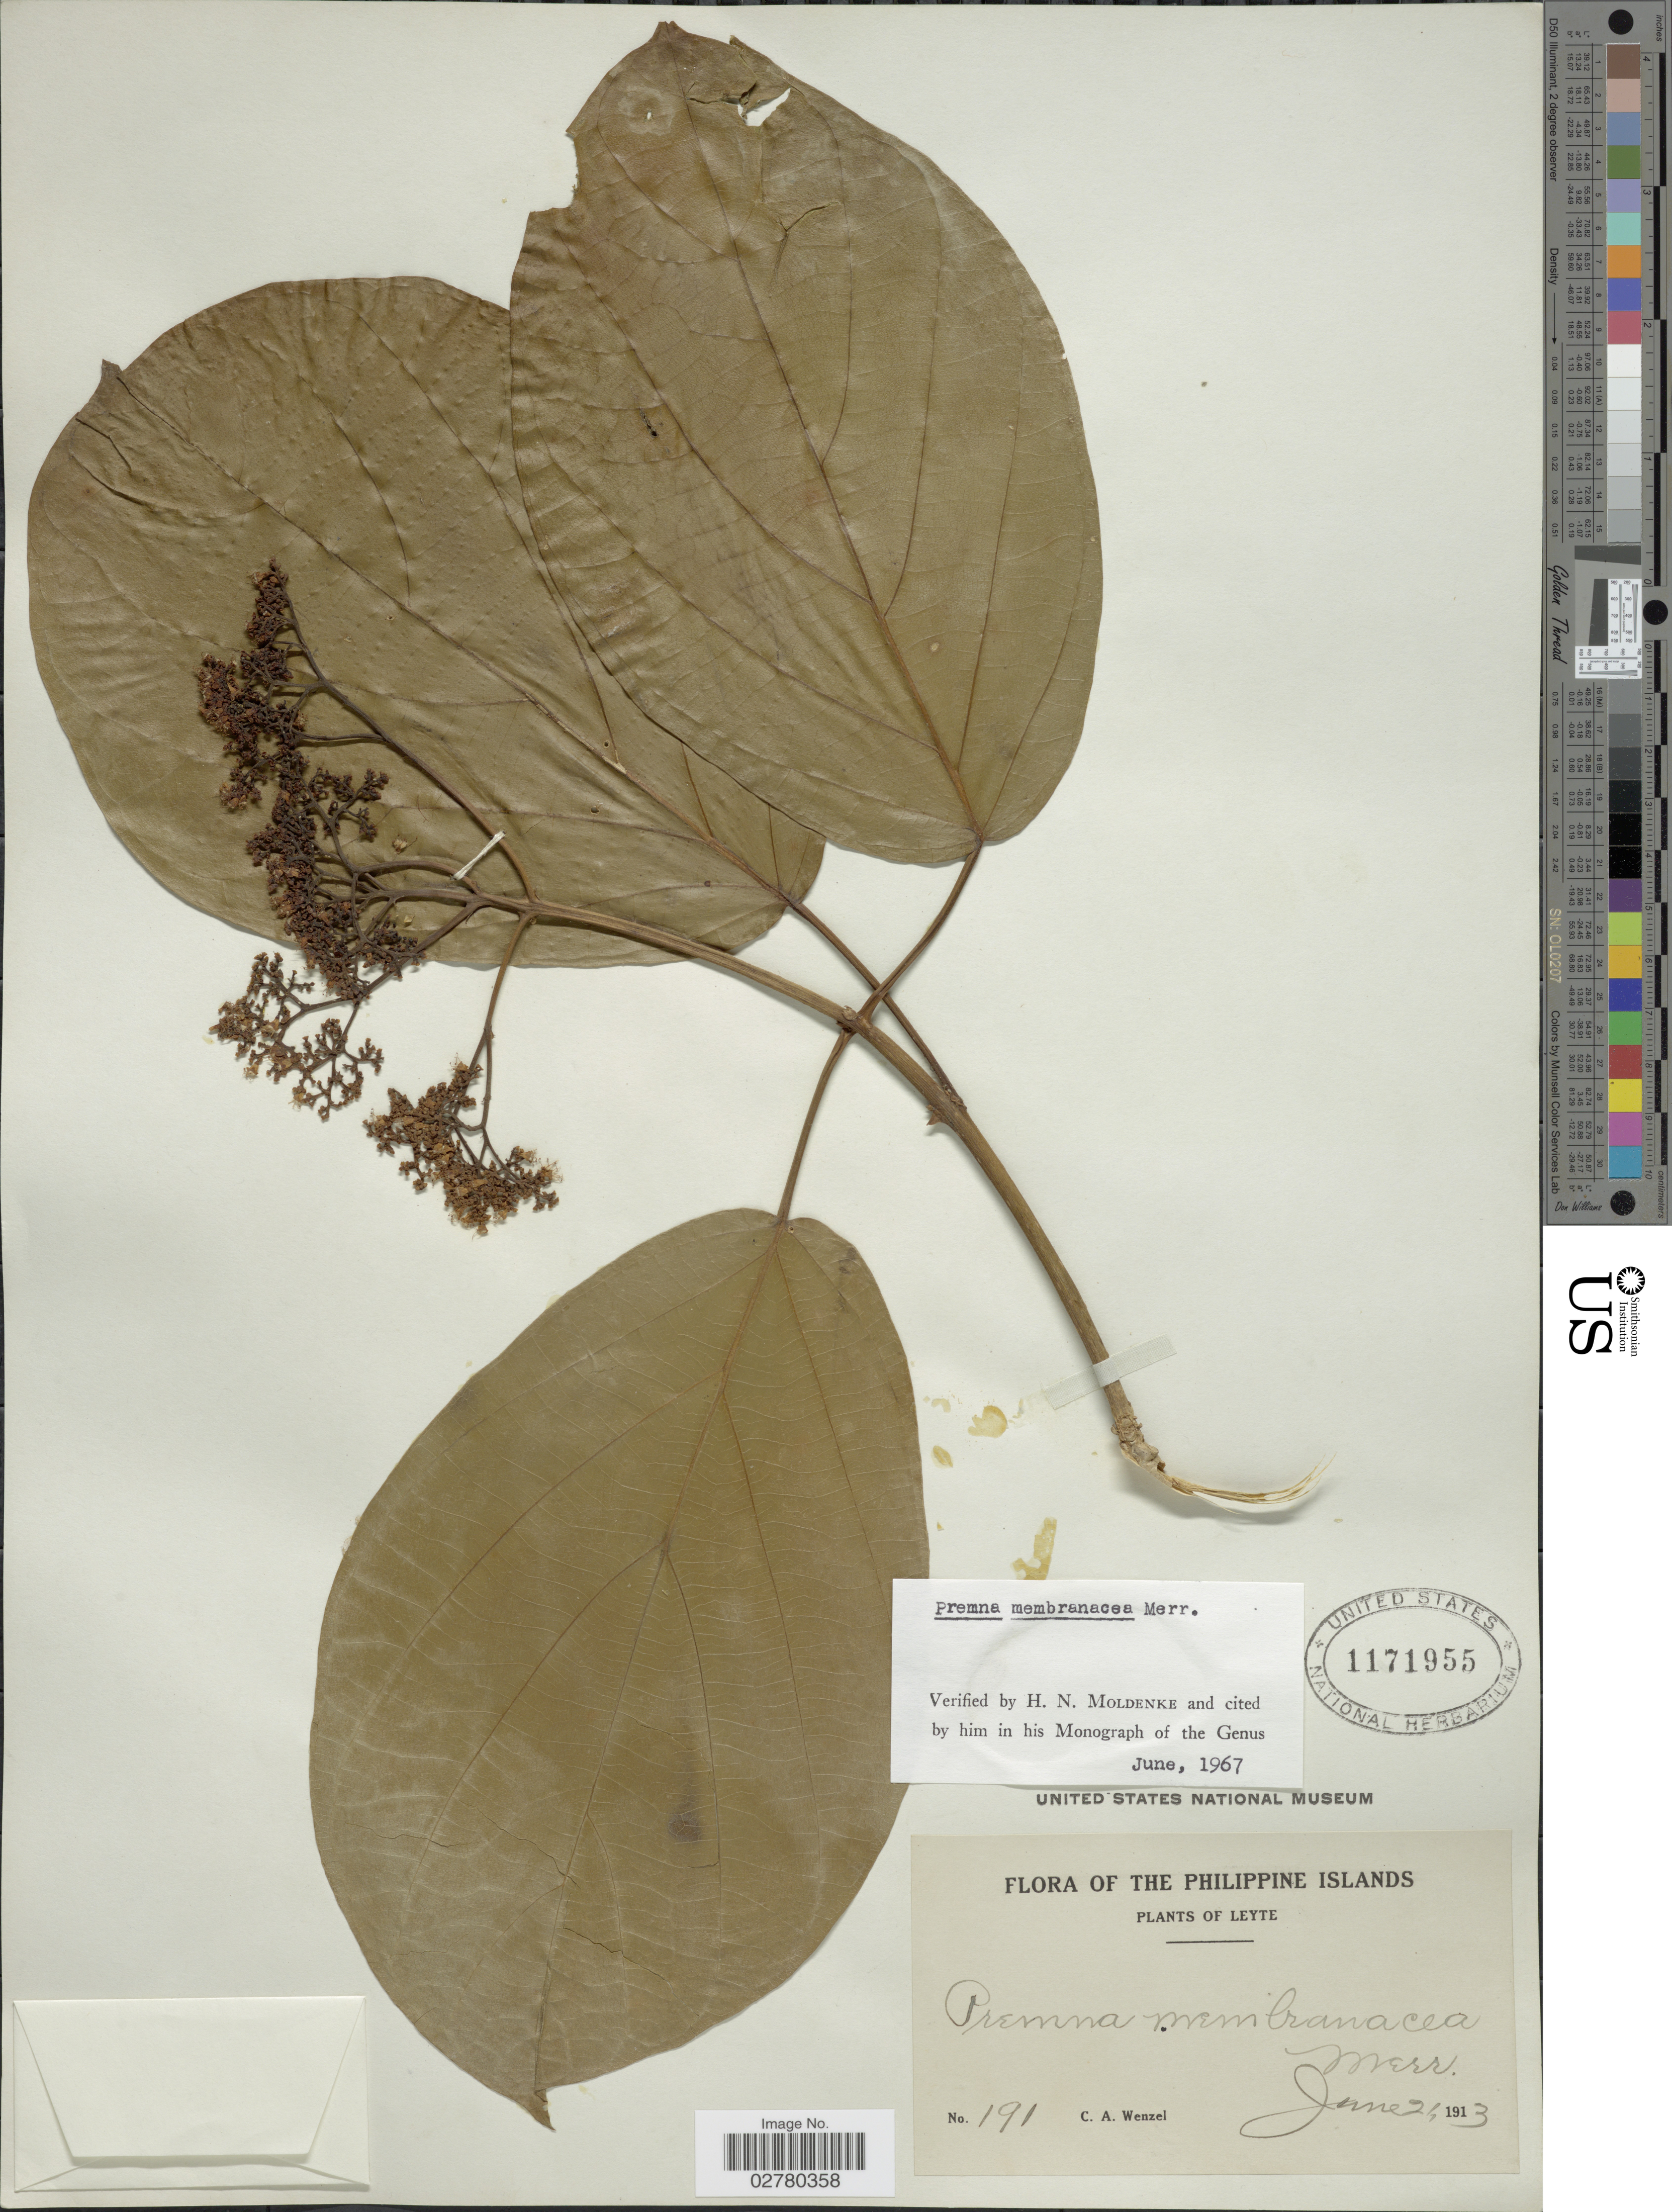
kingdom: Plantae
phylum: Tracheophyta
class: Magnoliopsida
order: Lamiales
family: Lamiaceae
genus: Premna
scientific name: Premna membranacea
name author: Merr.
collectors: C. Wenzel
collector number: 191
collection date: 1913-06-21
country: Philippines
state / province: Eastern Visayas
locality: Leyte.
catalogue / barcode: US 1171955